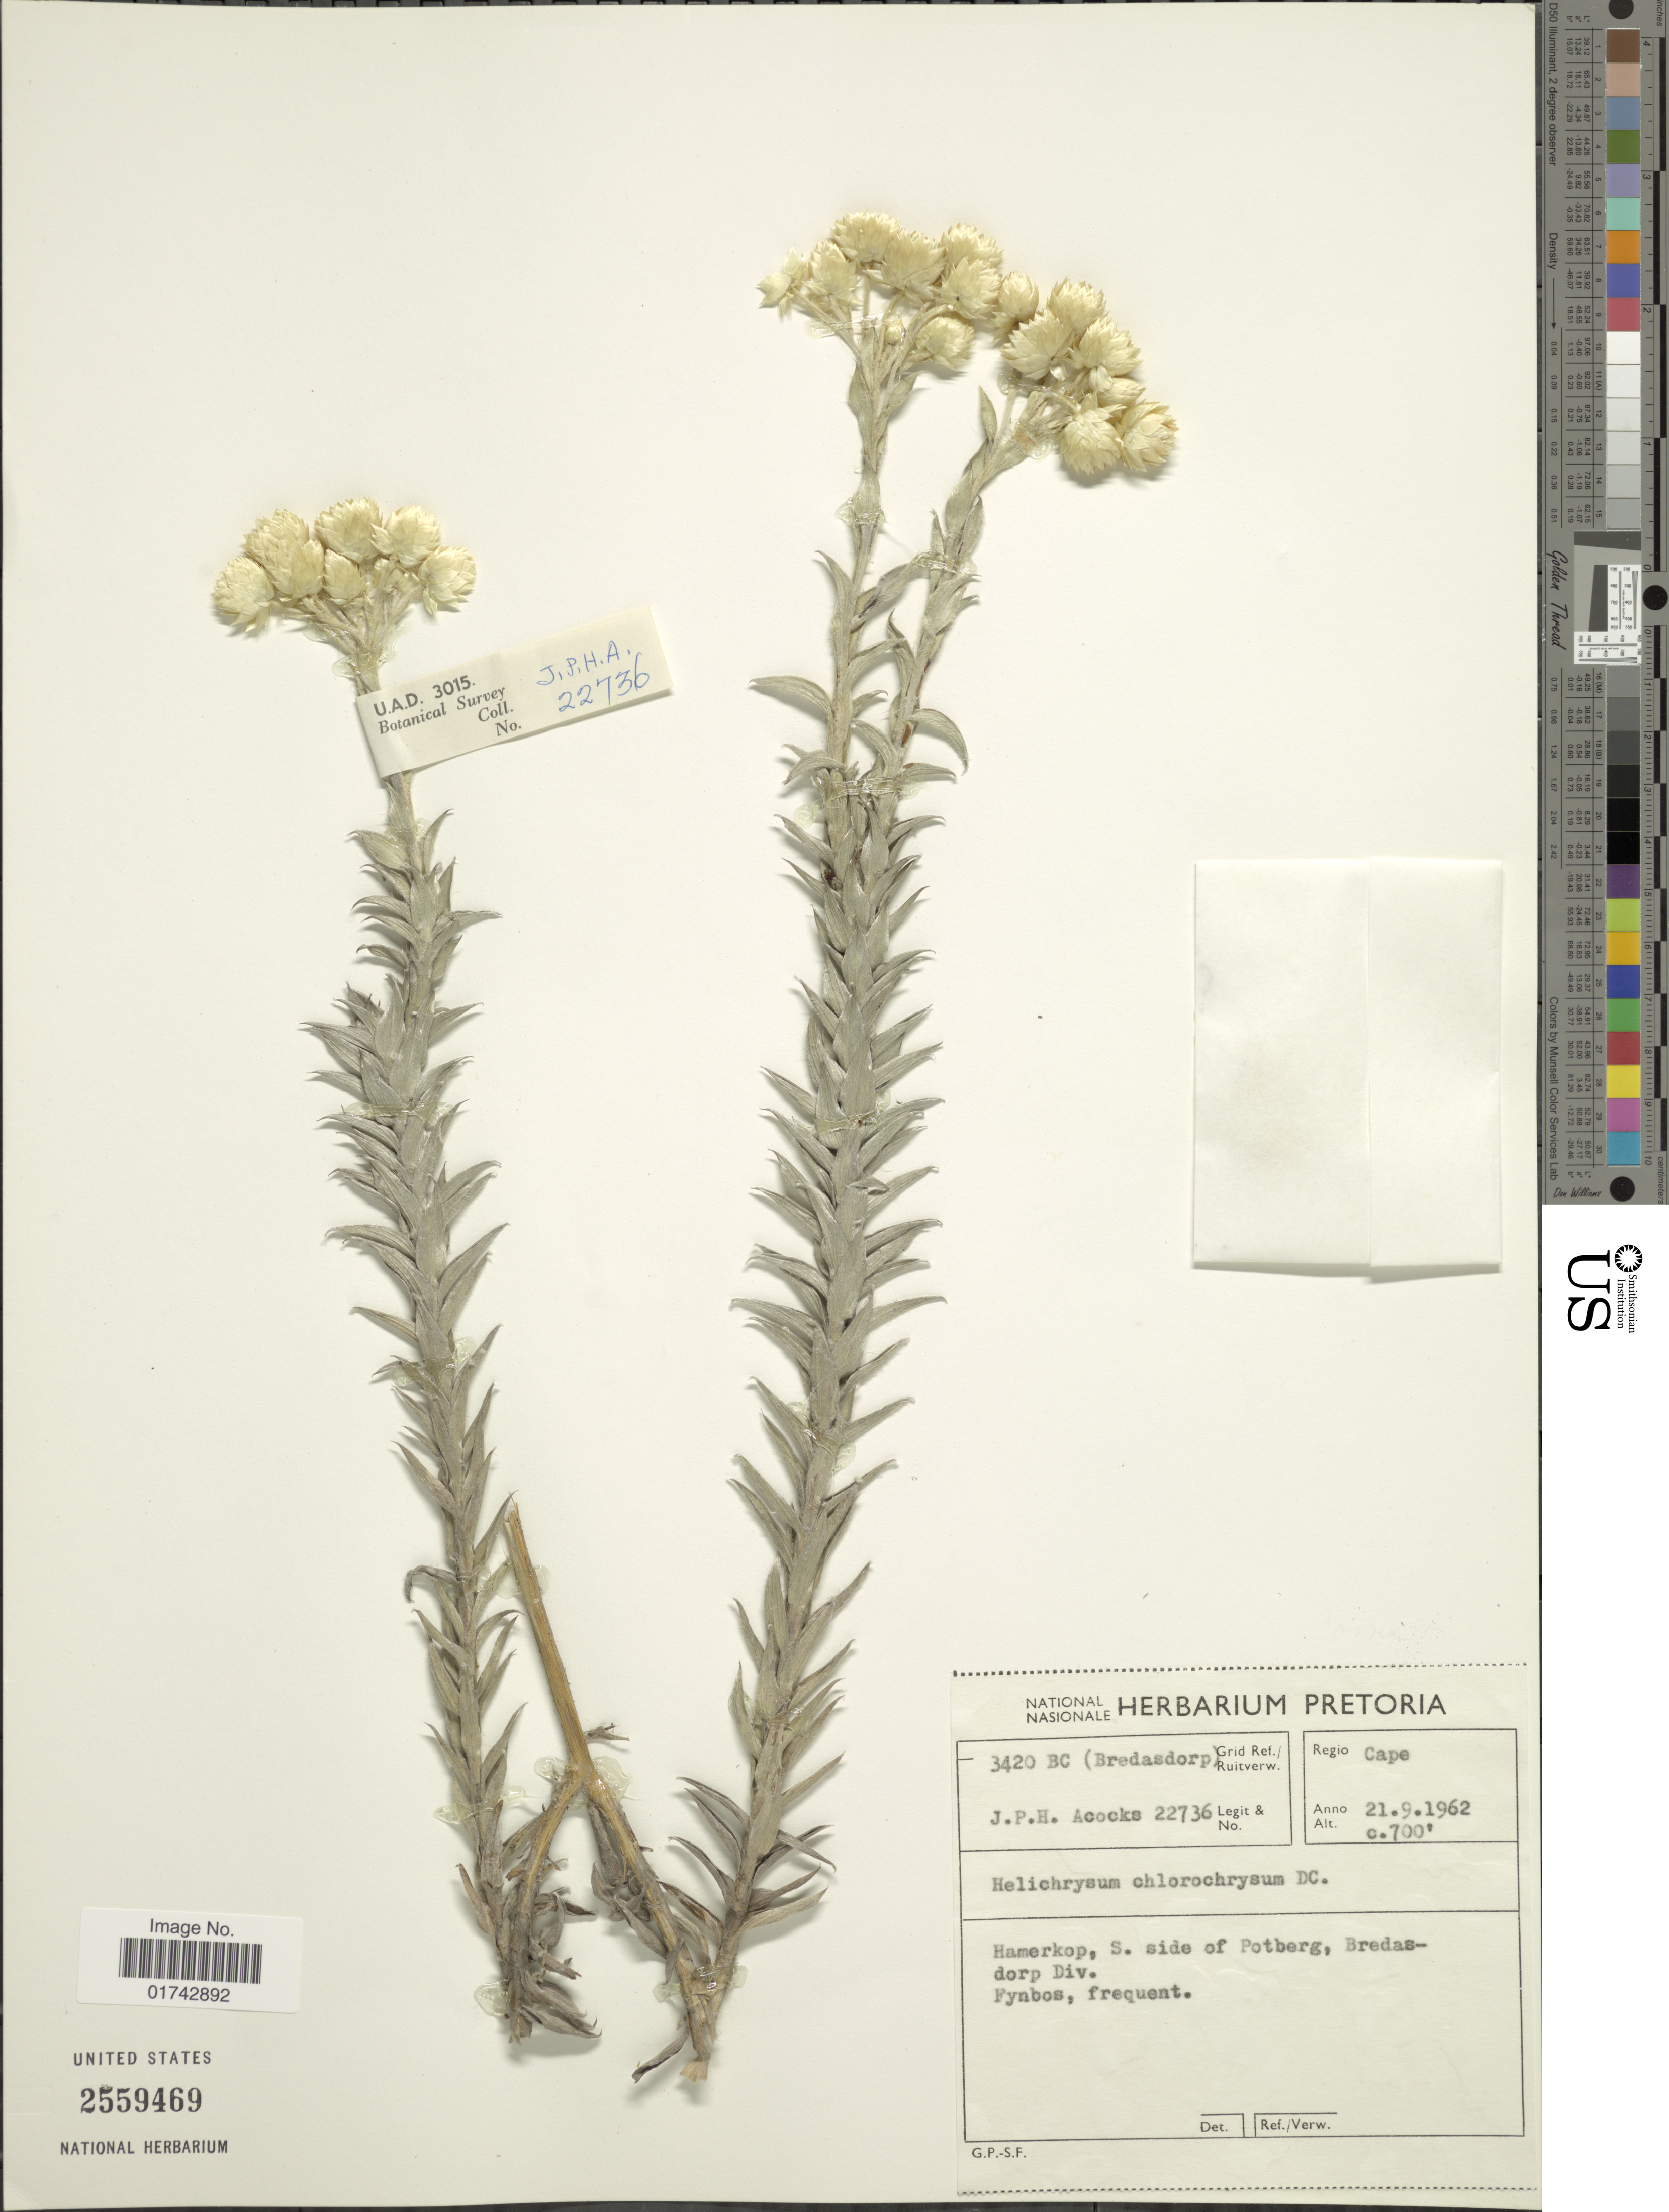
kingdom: Plantae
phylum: Tracheophyta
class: Magnoliopsida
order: Asterales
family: Asteraceae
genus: Helichrysum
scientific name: Helichrysum chlorochrysum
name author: DC.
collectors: J. P. Acocks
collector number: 3420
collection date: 1962-09-21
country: South Africa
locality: Regio Cape. Hamerkop, S. side of Potberg, Bredasdorp Div.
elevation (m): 213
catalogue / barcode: US 2559469